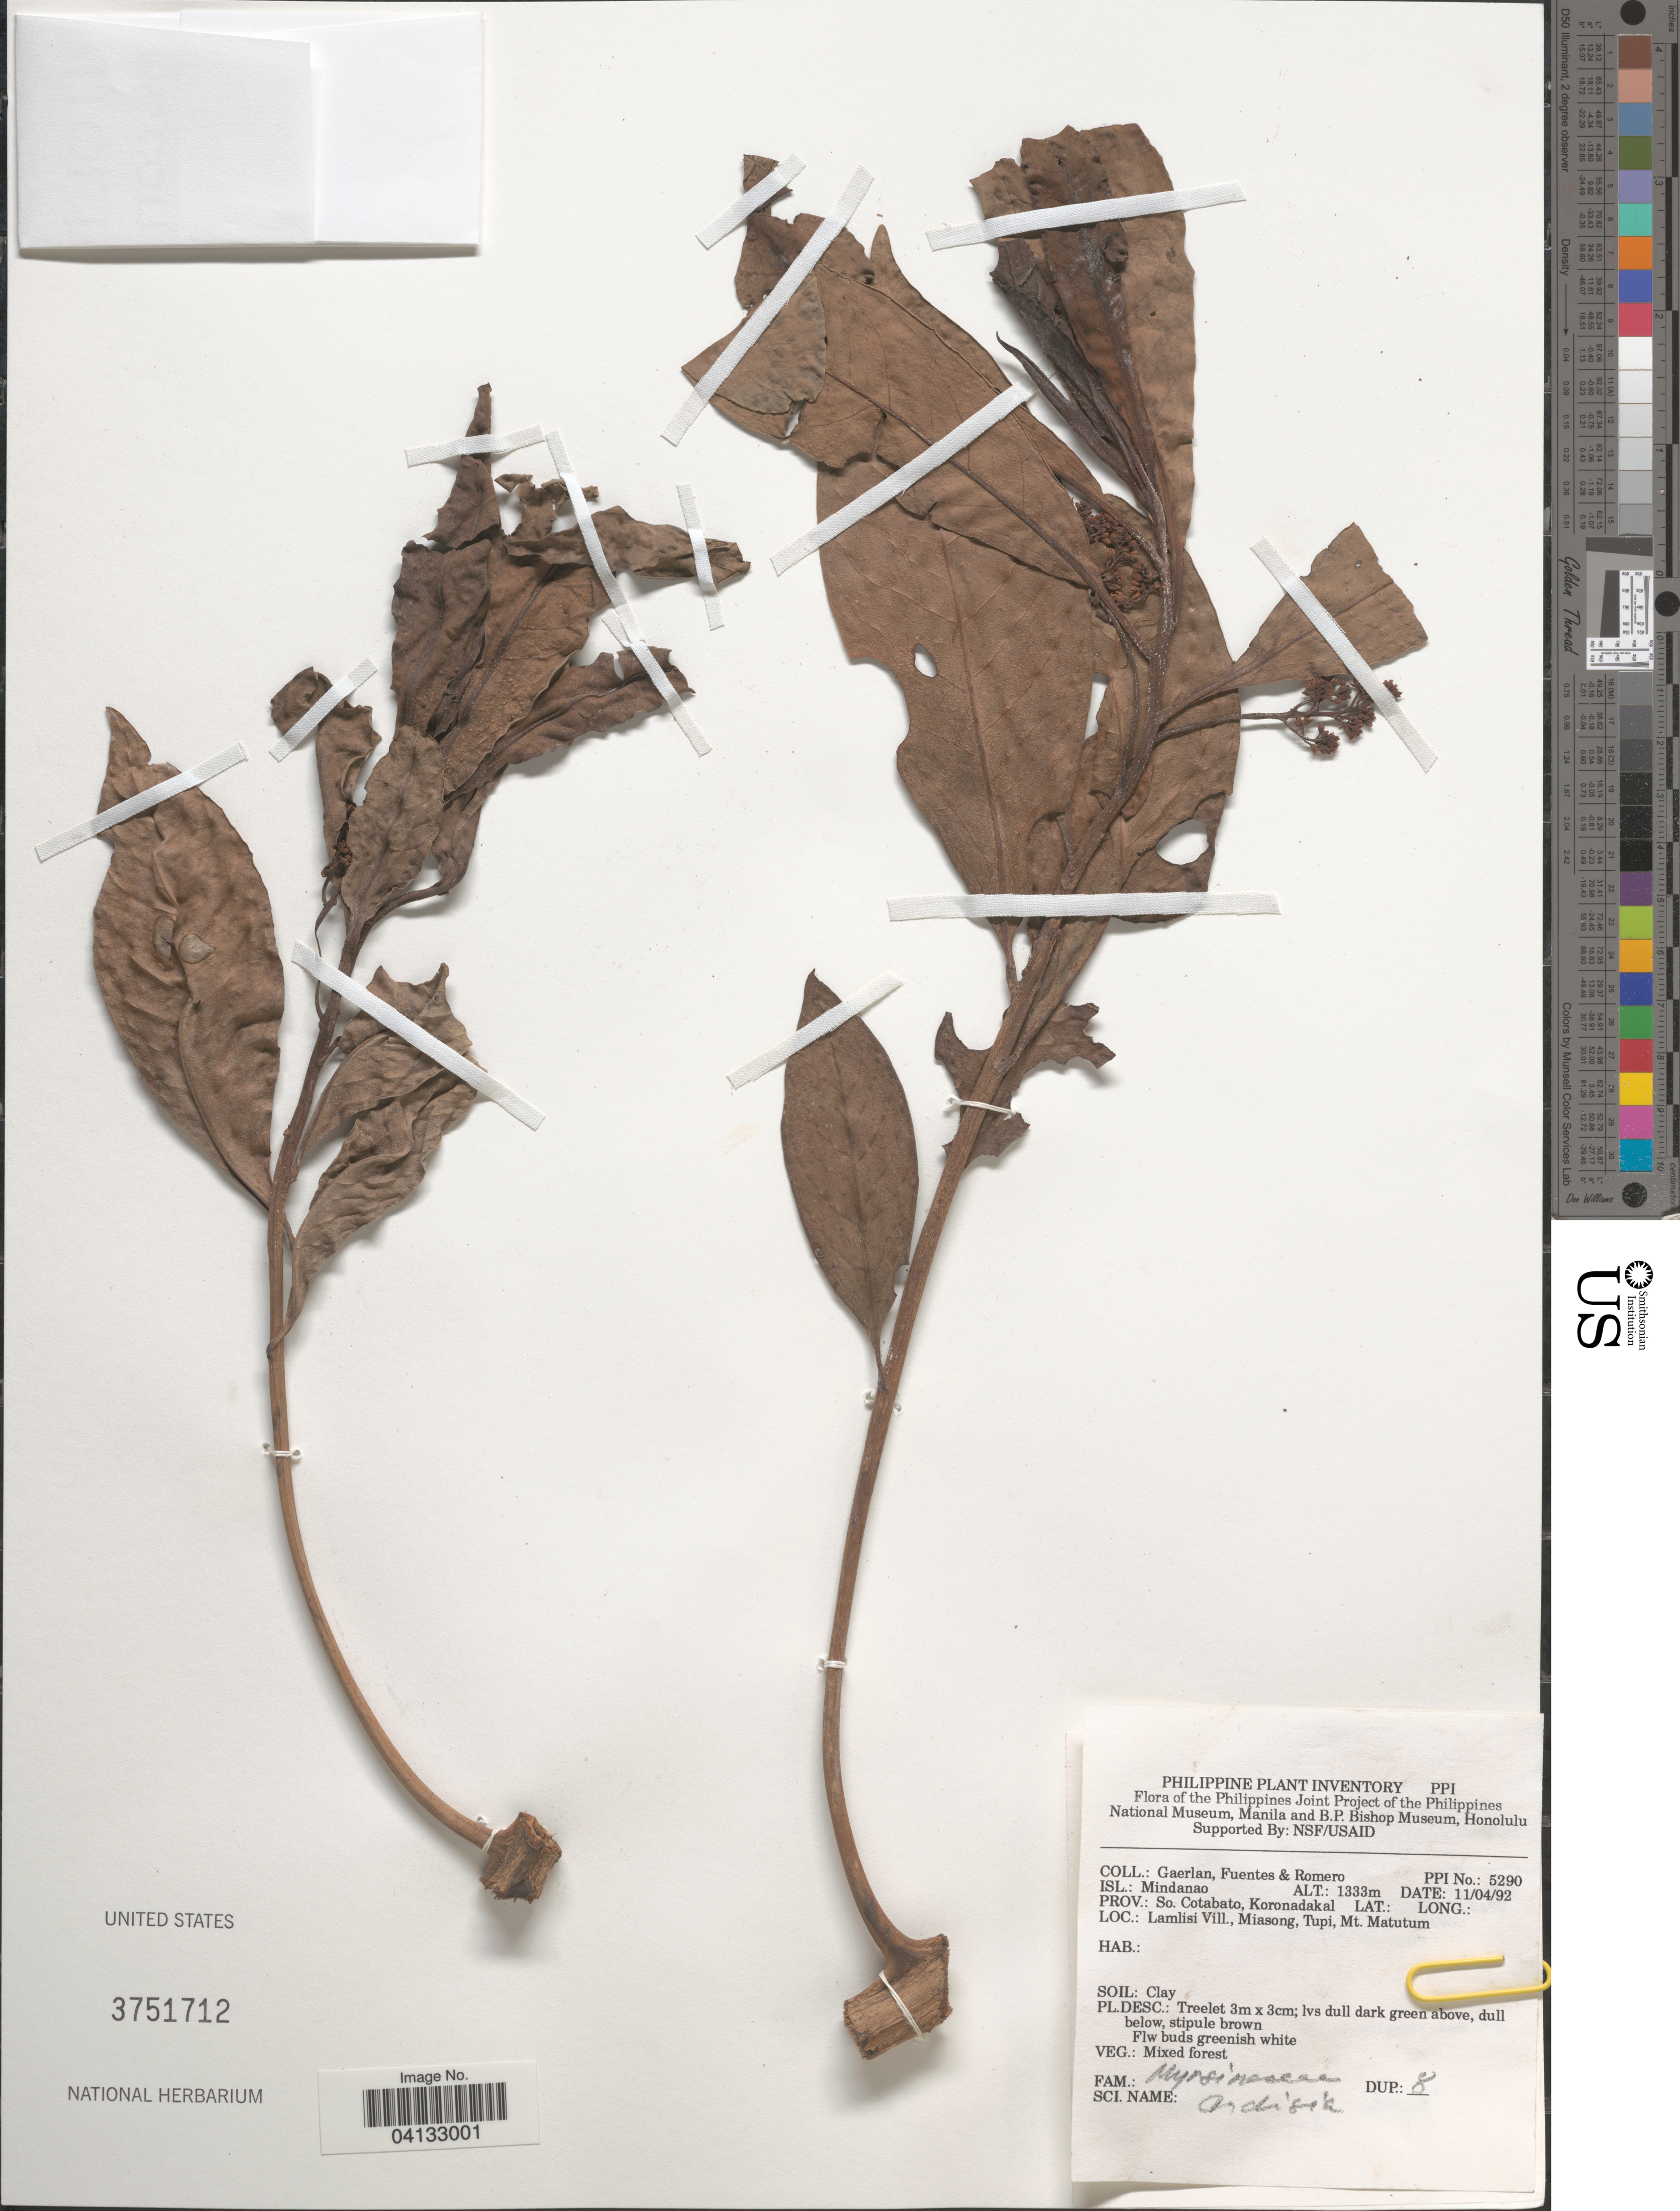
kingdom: Plantae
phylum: Tracheophyta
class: Magnoliopsida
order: Ericales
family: Primulaceae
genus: Ardisia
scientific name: Ardisia sp.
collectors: Gaerlan, -. Fuentes & -. Romero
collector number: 5290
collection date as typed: Transcribed d/m/y: 11/4/92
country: Philippines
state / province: Soccsksargen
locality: Isl.: Mindanao. Prov.: So. Cotabato, Koronadakal. Lamlisi Vill., Miasong, Tupi, Mt. Matutum.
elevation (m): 1333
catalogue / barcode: US 3751712